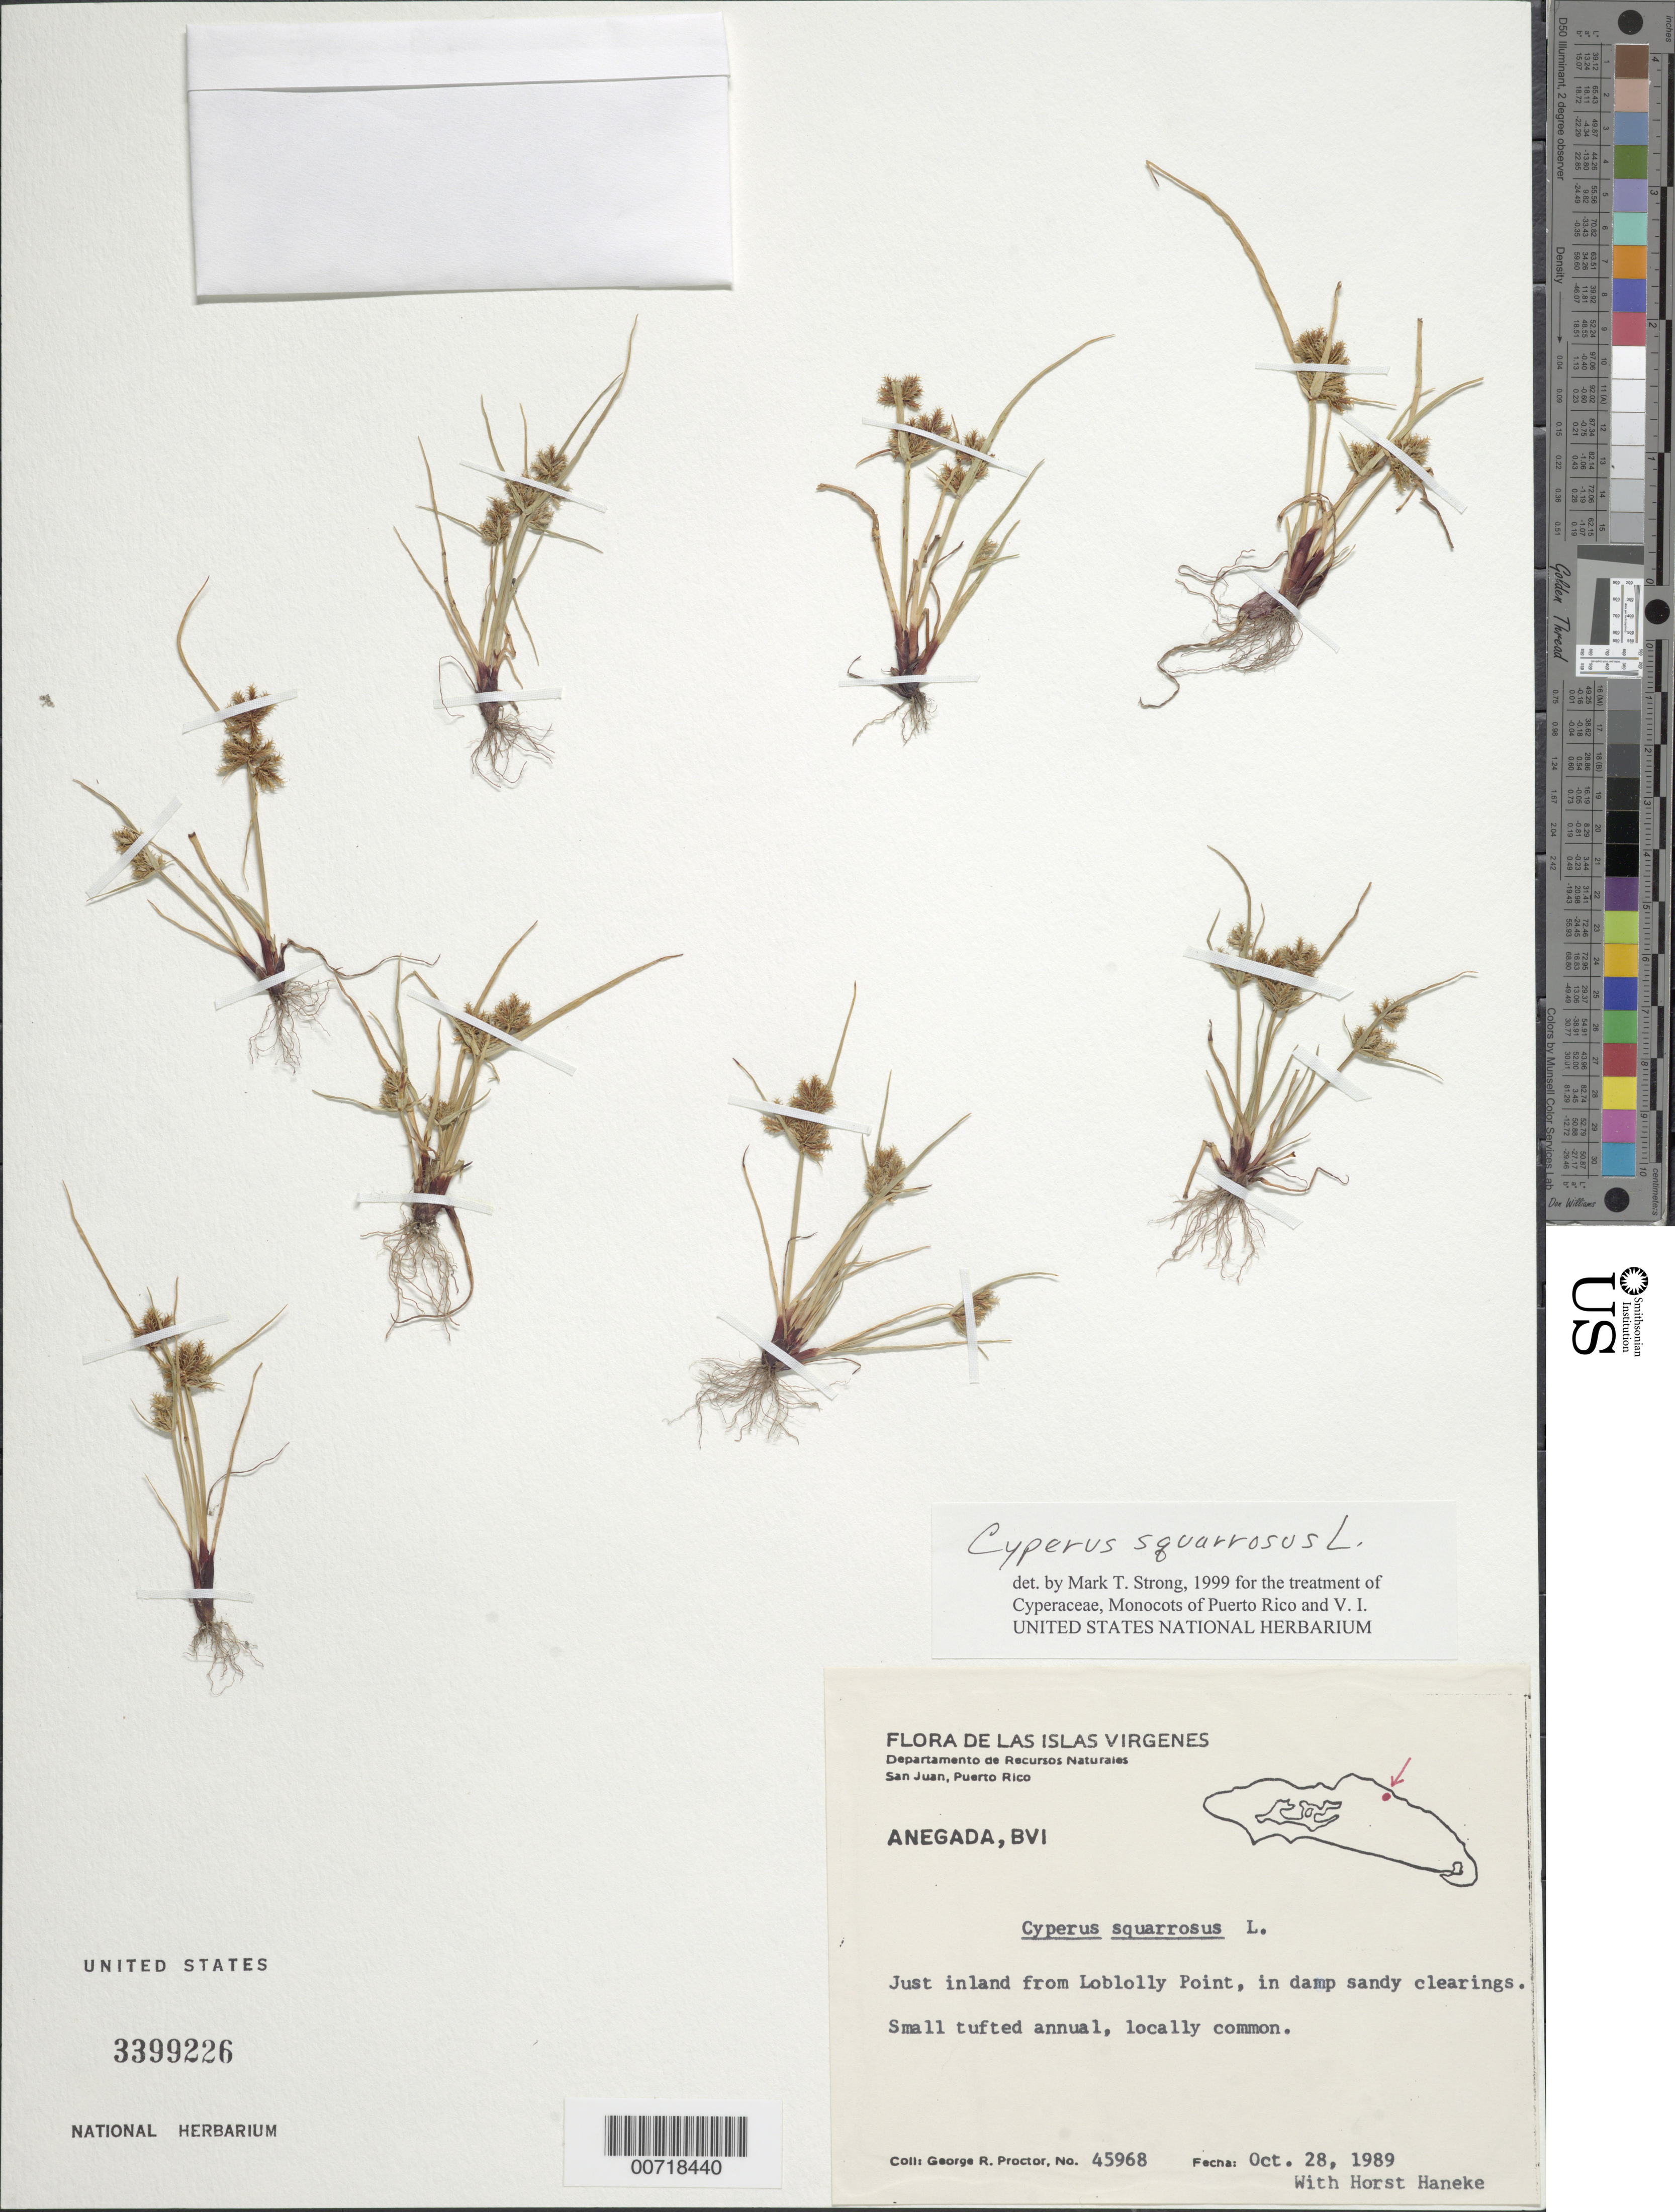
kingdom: Plantae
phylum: Tracheophyta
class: Liliopsida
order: Poales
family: Cyperaceae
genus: Cyperus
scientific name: Cyperus squarrosus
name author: L.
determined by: Strong, M. T., (US), Smithsonian Institution - National Museum of Natural History (UNITED STATES)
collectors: G. R. Proctor & H. Haneke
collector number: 45968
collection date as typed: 28 Oct 1989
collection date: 1989-10-28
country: British Virgin Islands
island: Anegada I.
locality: Anegada: Just inland from Loblolly Point.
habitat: In damp sandy clearings.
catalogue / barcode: US 3399226